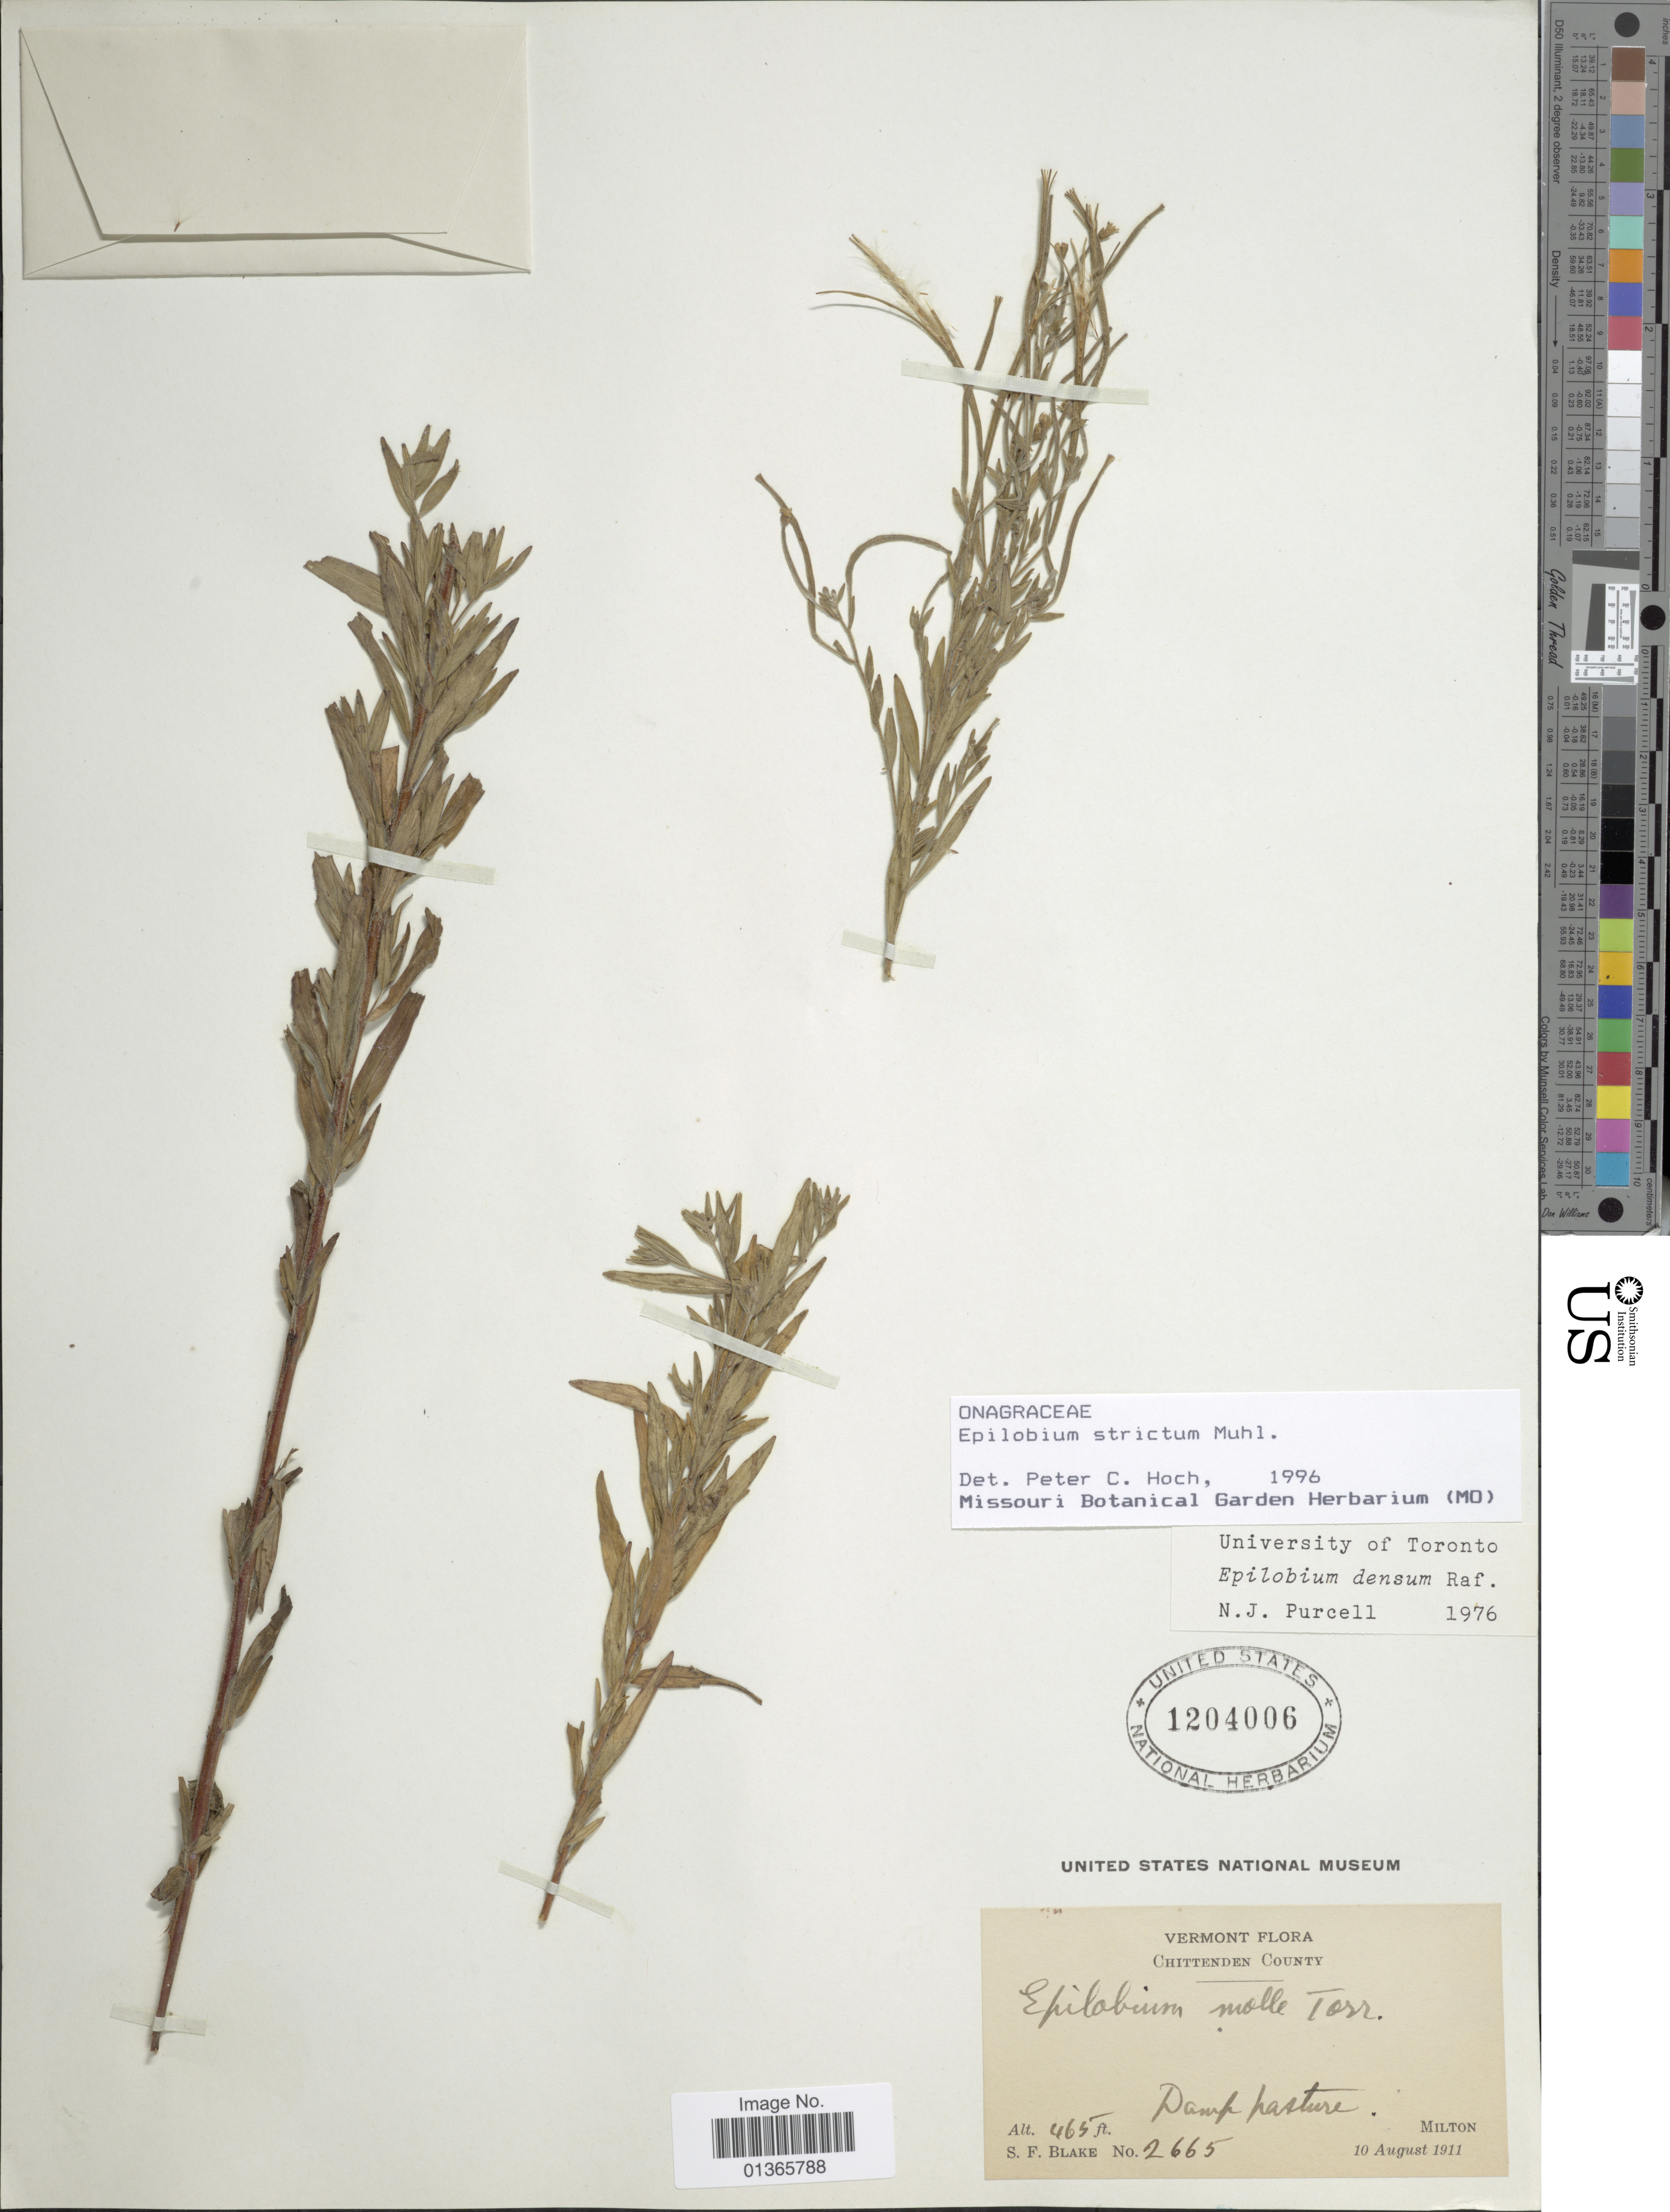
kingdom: Plantae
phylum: Tracheophyta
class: Magnoliopsida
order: Myrtales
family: Onagraceae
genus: Epilobium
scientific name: Epilobium strictum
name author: Muhl.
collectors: S. Blake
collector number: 2665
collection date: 1911-08-10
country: United States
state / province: Vermont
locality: Chittenden County. Milton.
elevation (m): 142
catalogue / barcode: US 1204006